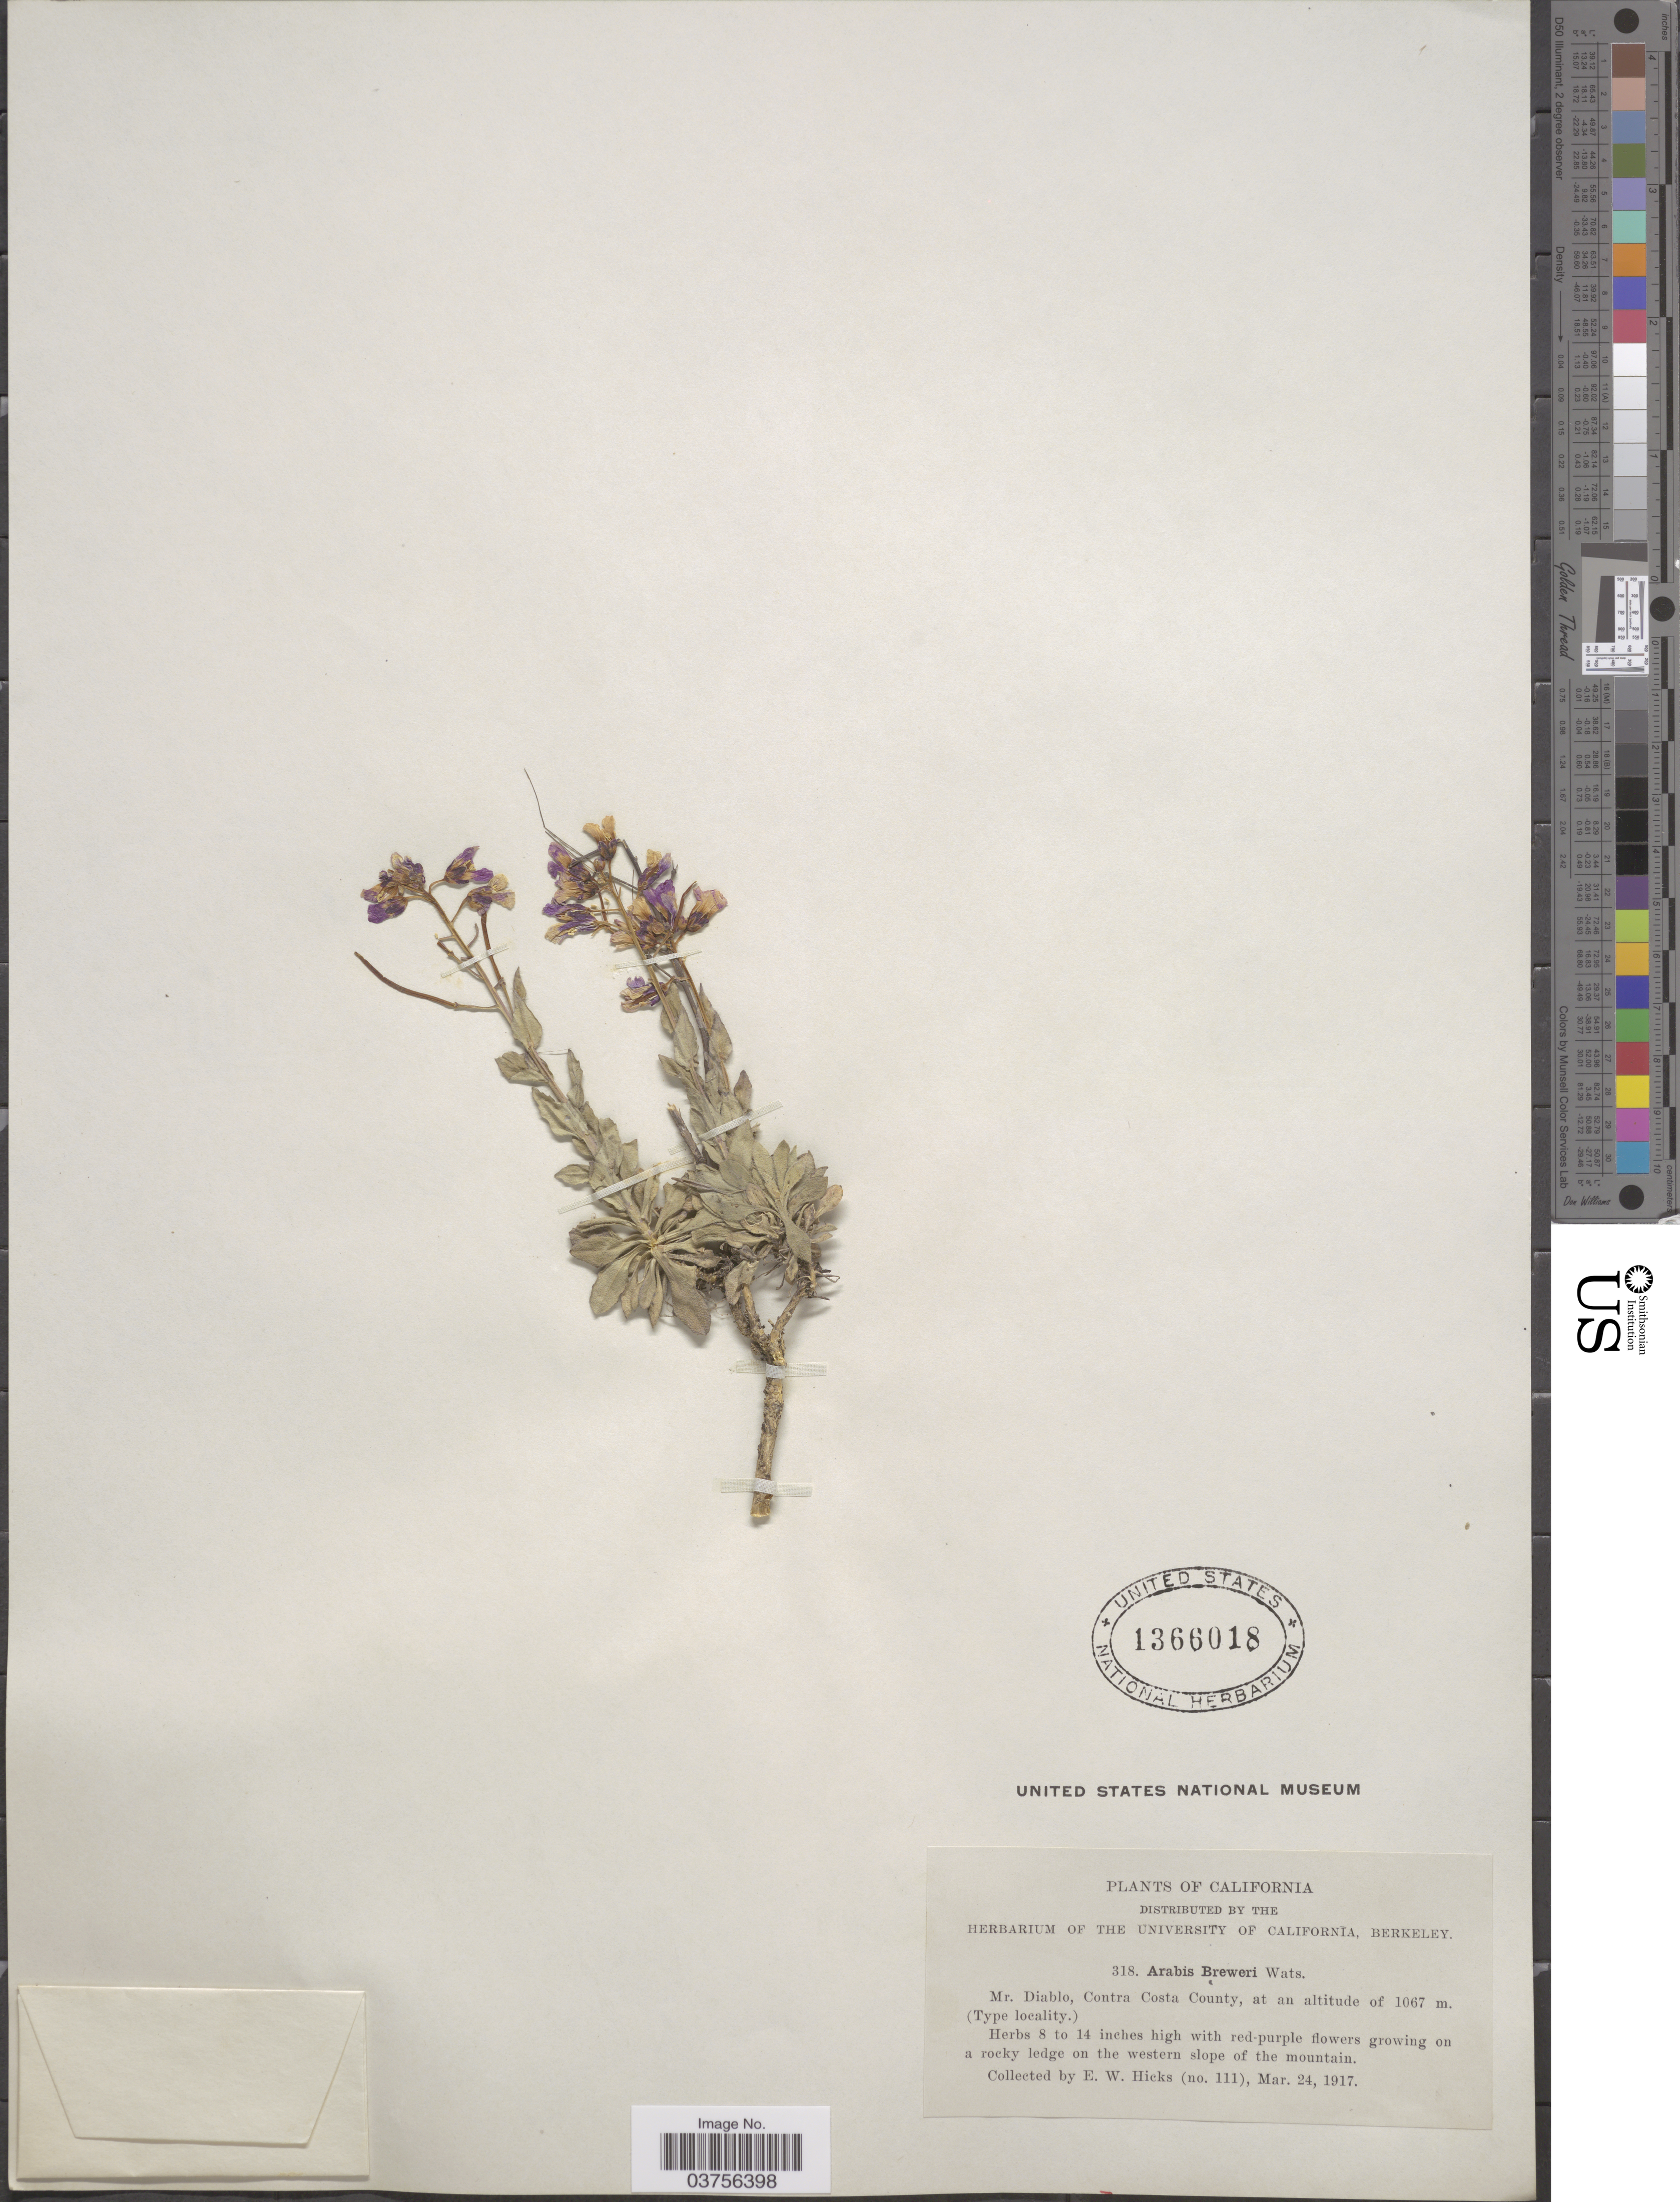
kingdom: Plantae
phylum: Tracheophyta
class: Magnoliopsida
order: Brassicales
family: Brassicaceae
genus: Arabis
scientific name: Arabis breweri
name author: S. Watson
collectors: E. Hicks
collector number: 111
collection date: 1917-03-24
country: United States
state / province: California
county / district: Contra Costa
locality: Mr. Diablo, Contra Costa County.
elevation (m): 1067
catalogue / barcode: US 1366018